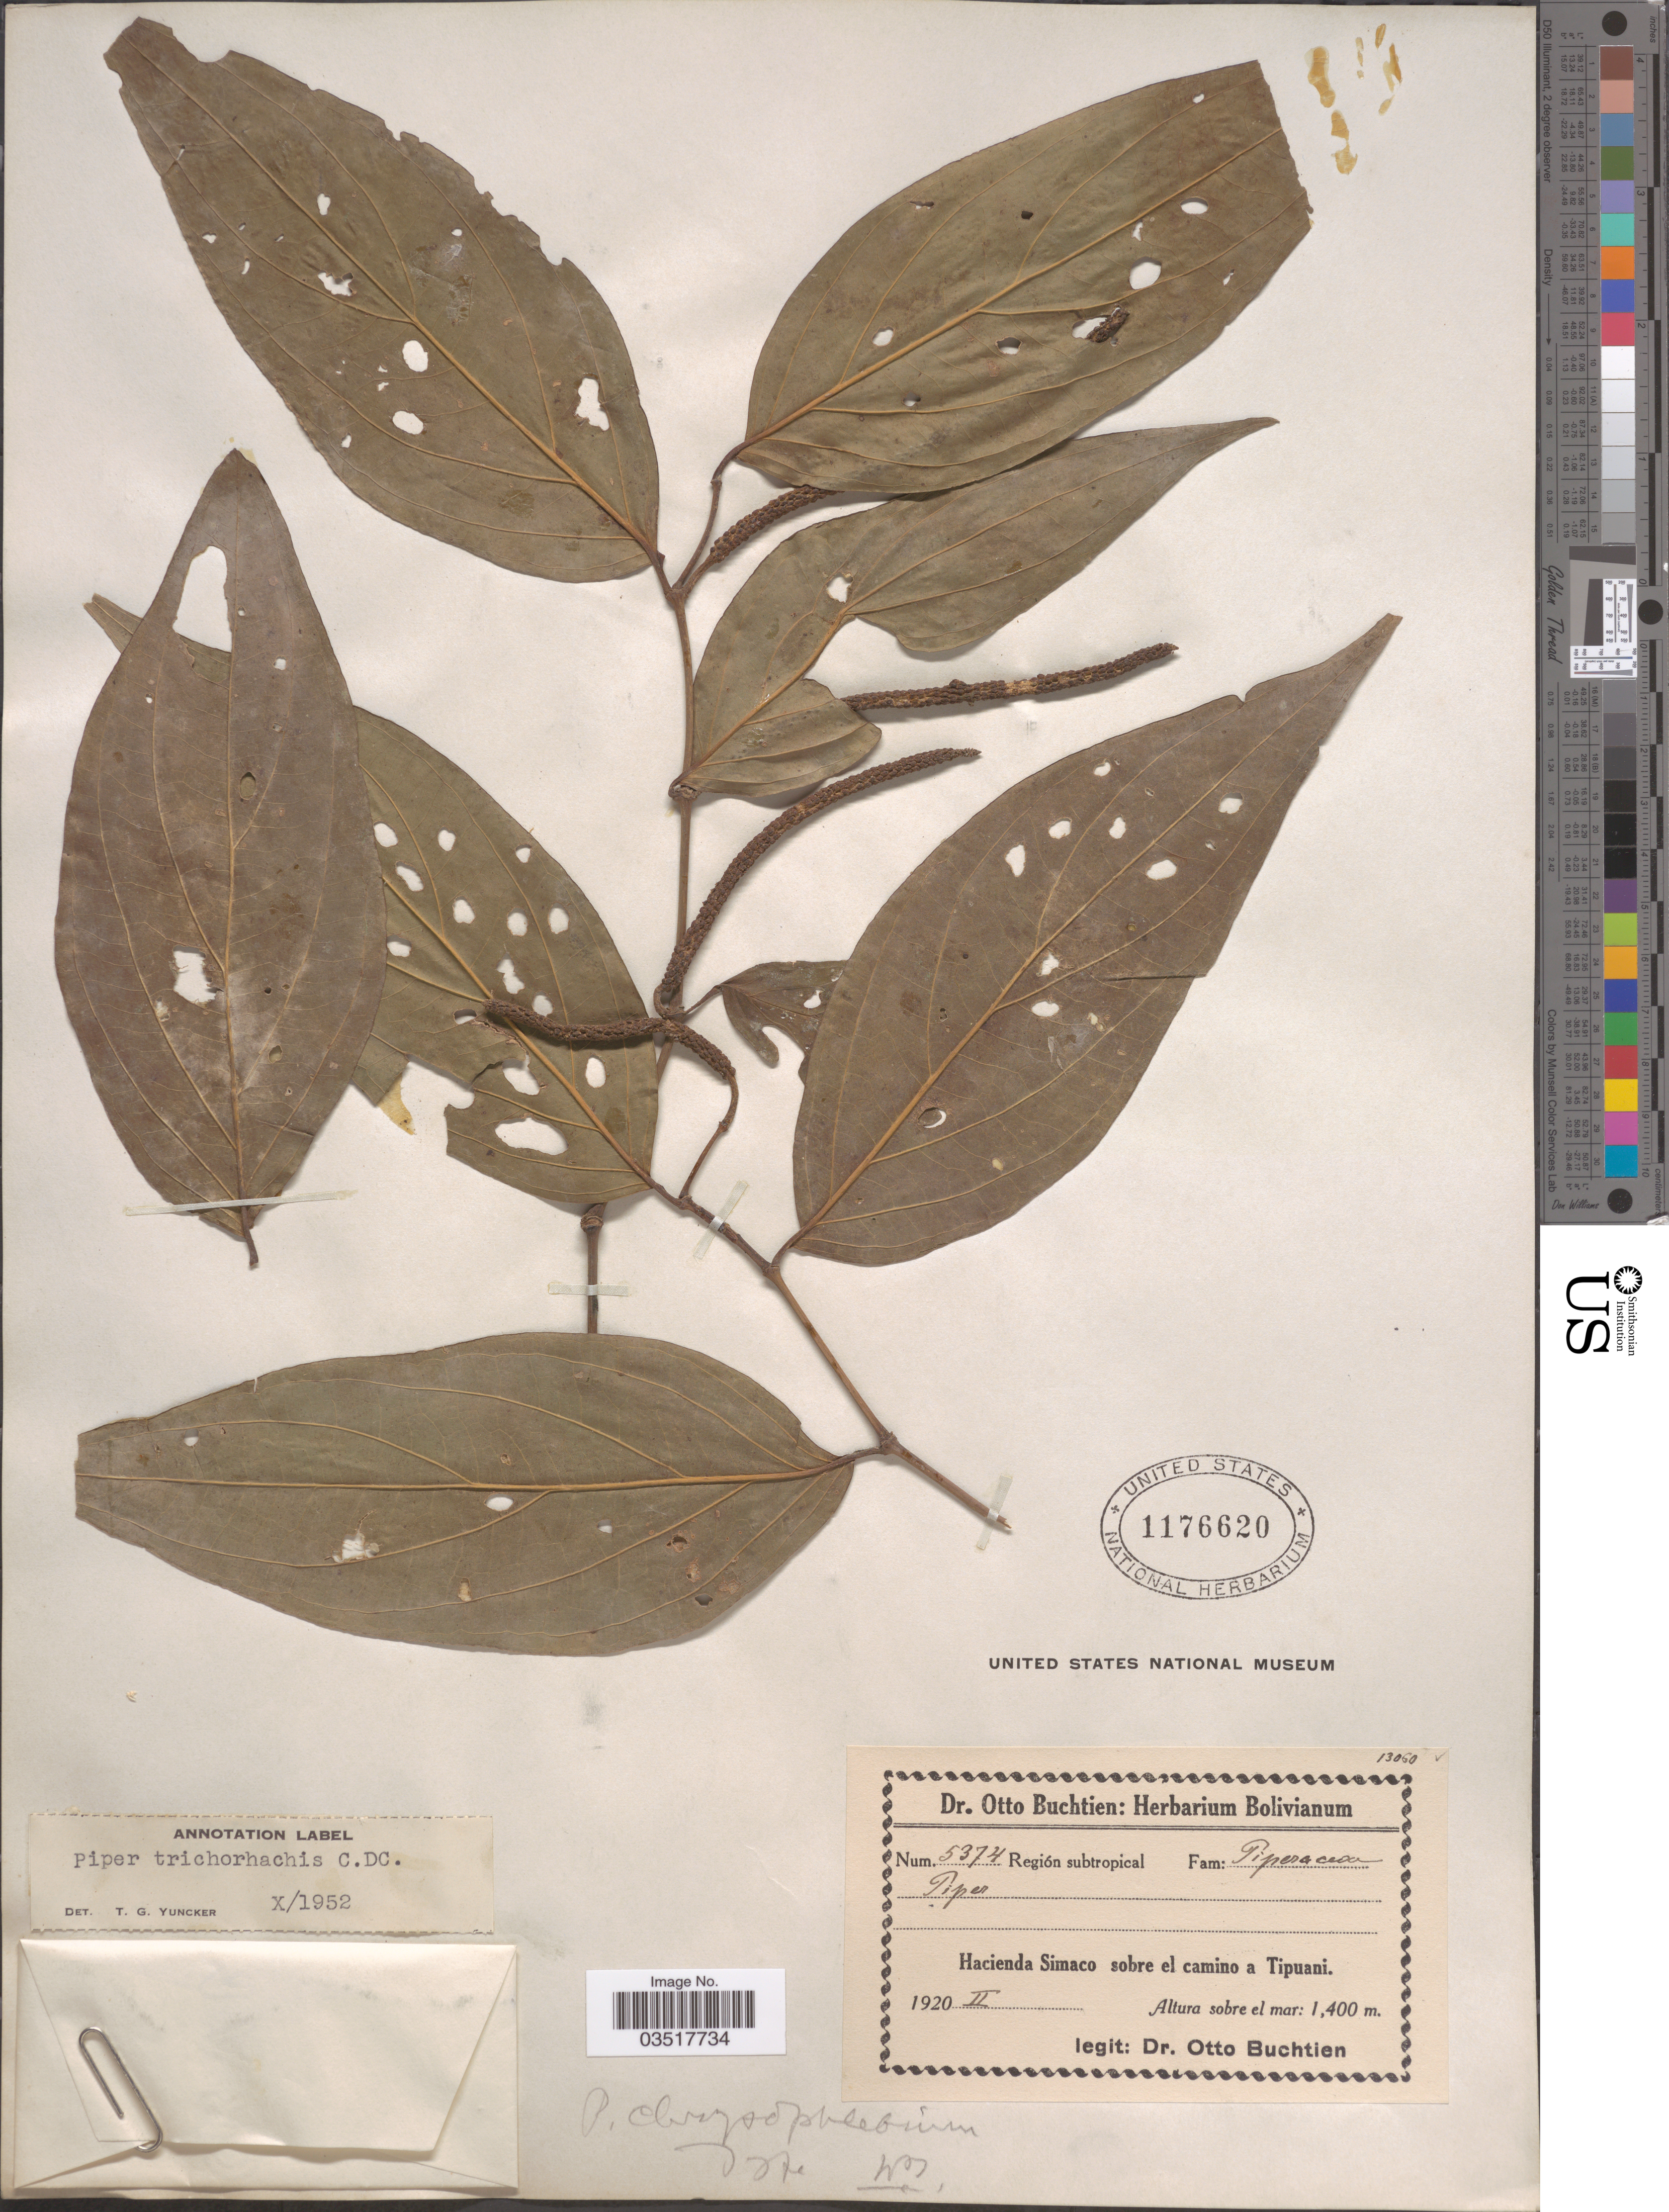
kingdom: Plantae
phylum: Tracheophyta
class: Magnoliopsida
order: Piperales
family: Piperaceae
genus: Piper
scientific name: Piper trichorhachis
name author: C. DC.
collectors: O. Buchtien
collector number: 5374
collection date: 1920-02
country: Bolivia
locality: Región subtropical. Hacienda Simaco sobre el camino a Tipuani.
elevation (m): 1400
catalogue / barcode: US 1176620